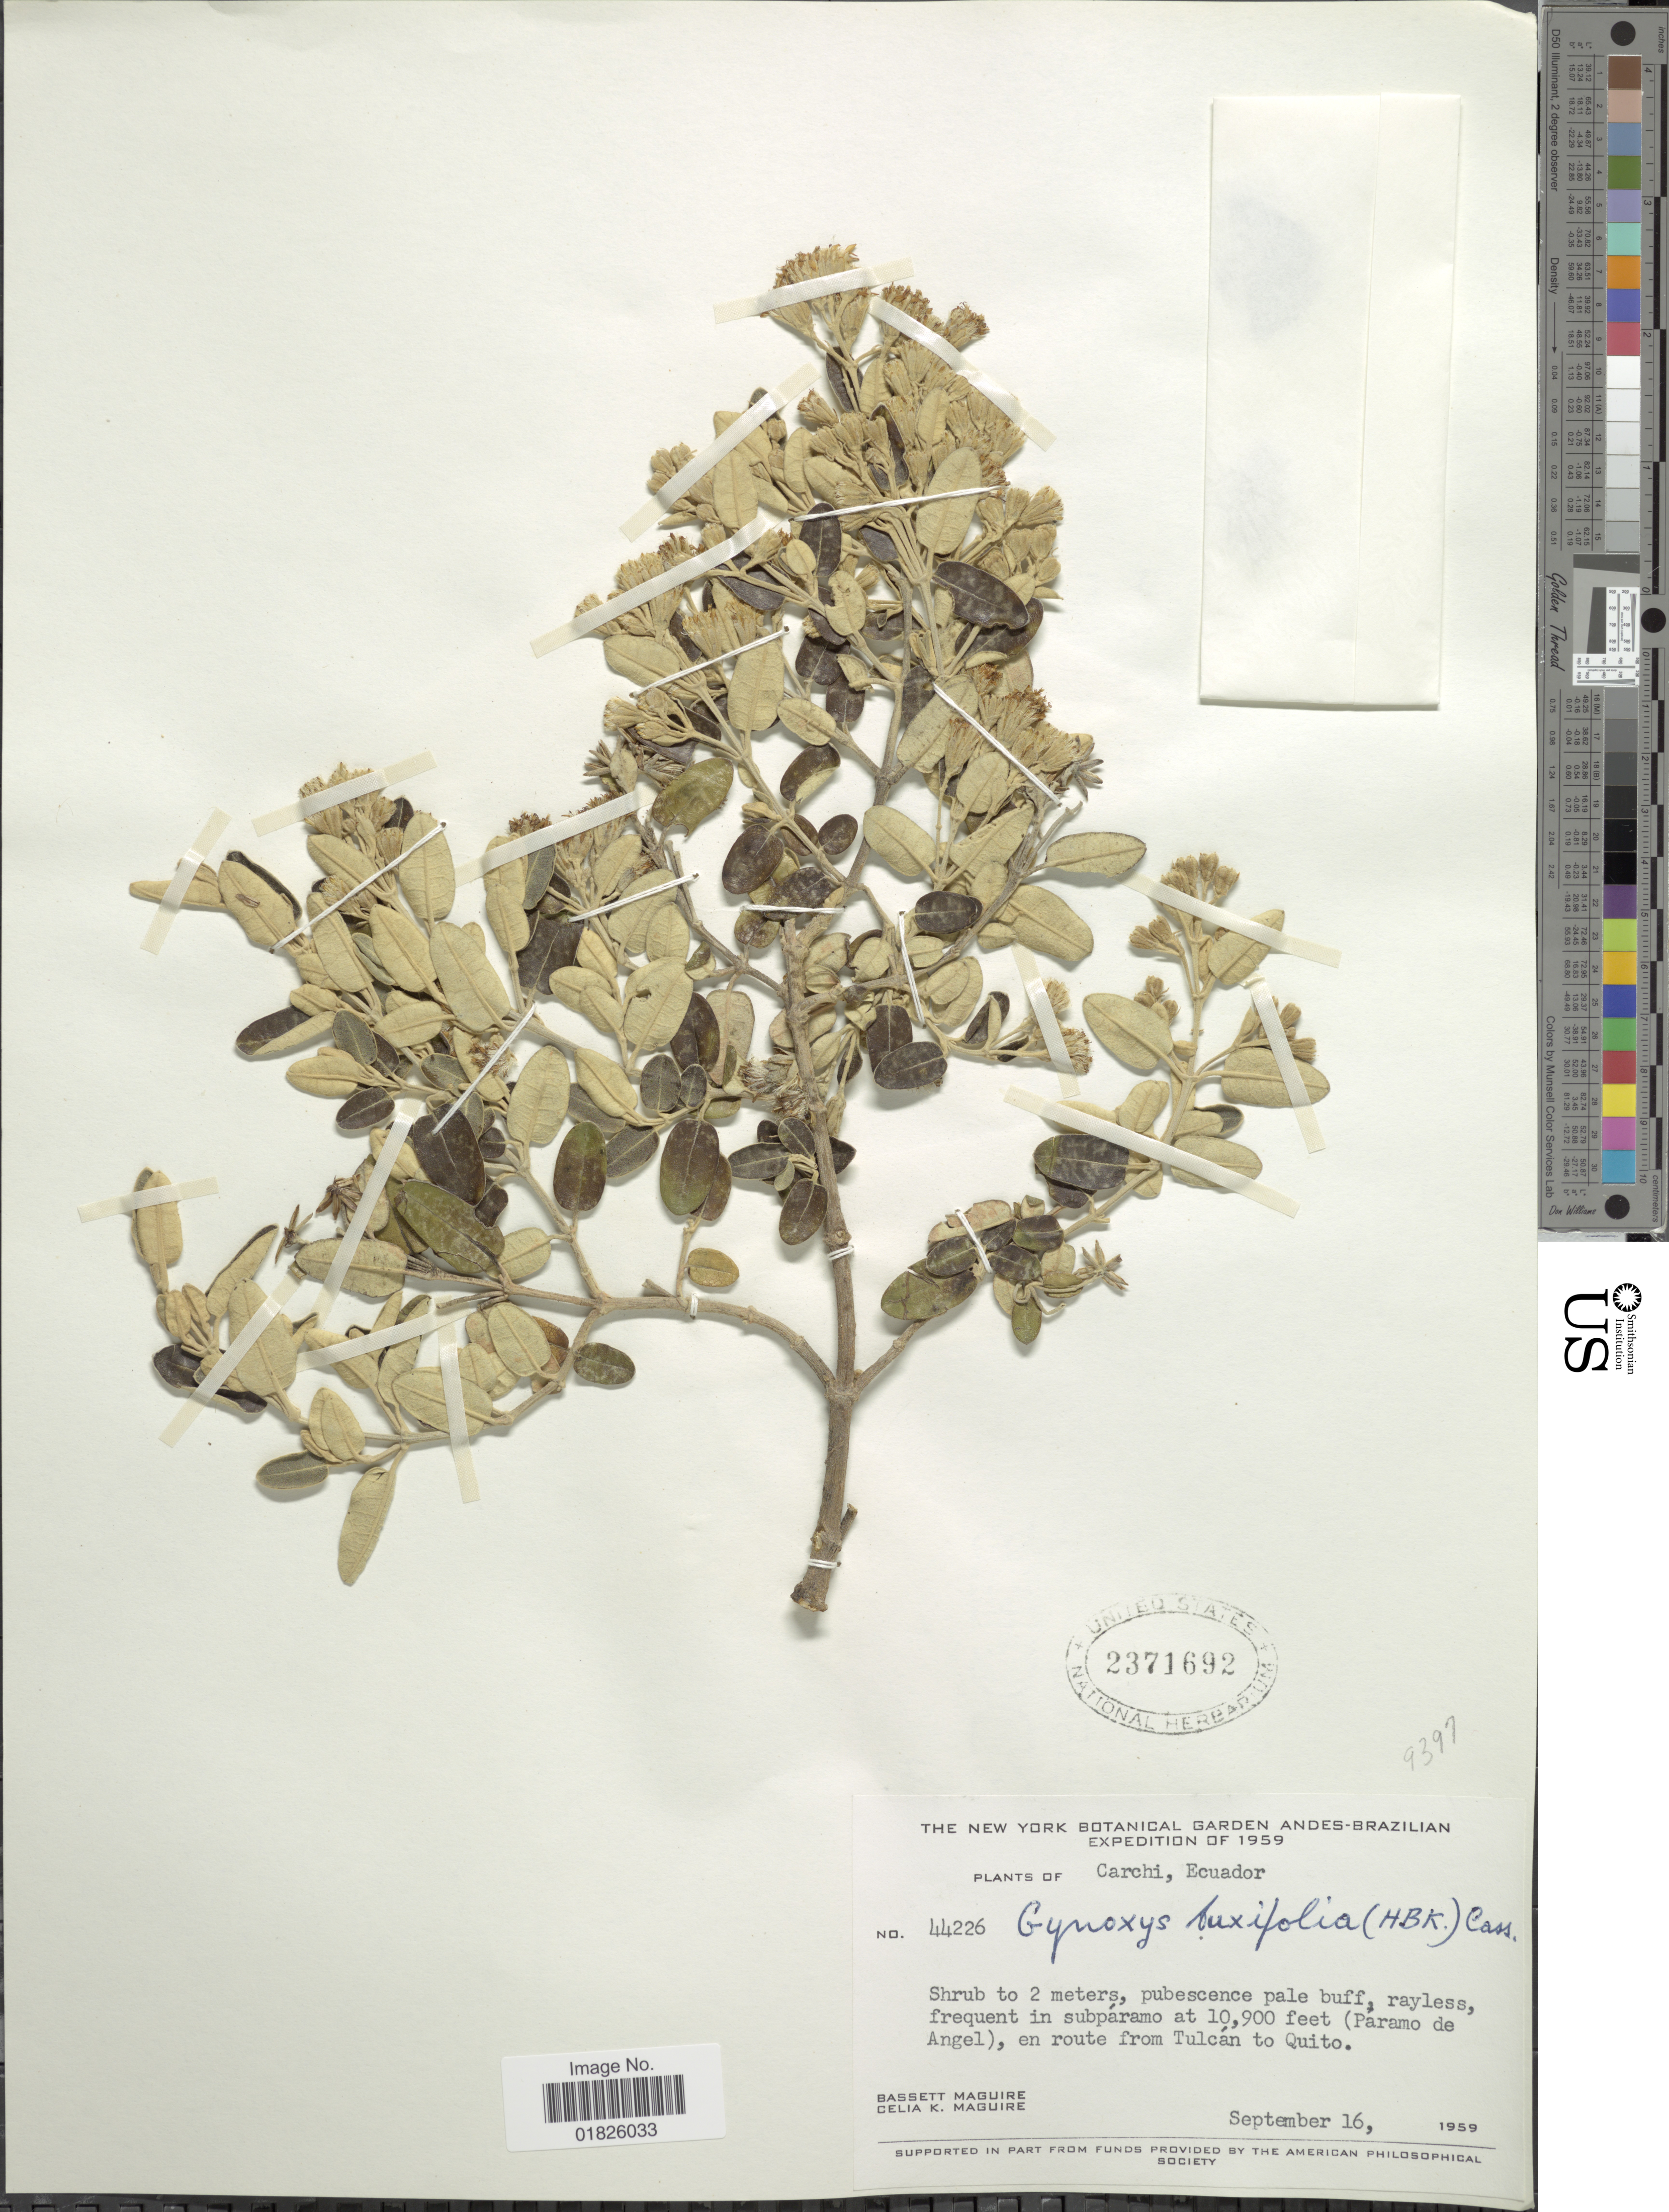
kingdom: Plantae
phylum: Tracheophyta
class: Magnoliopsida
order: Asterales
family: Asteraceae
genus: Gynoxys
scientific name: Gynoxys buxifolia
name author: (Kunth) Cass.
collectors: B. Maguire & C. K. Maguire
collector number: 44226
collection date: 1959-09-16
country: Ecuador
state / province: Carchi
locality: Paramo de Angel, en route from Tulcan to Quito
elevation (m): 3322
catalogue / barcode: US 2371692